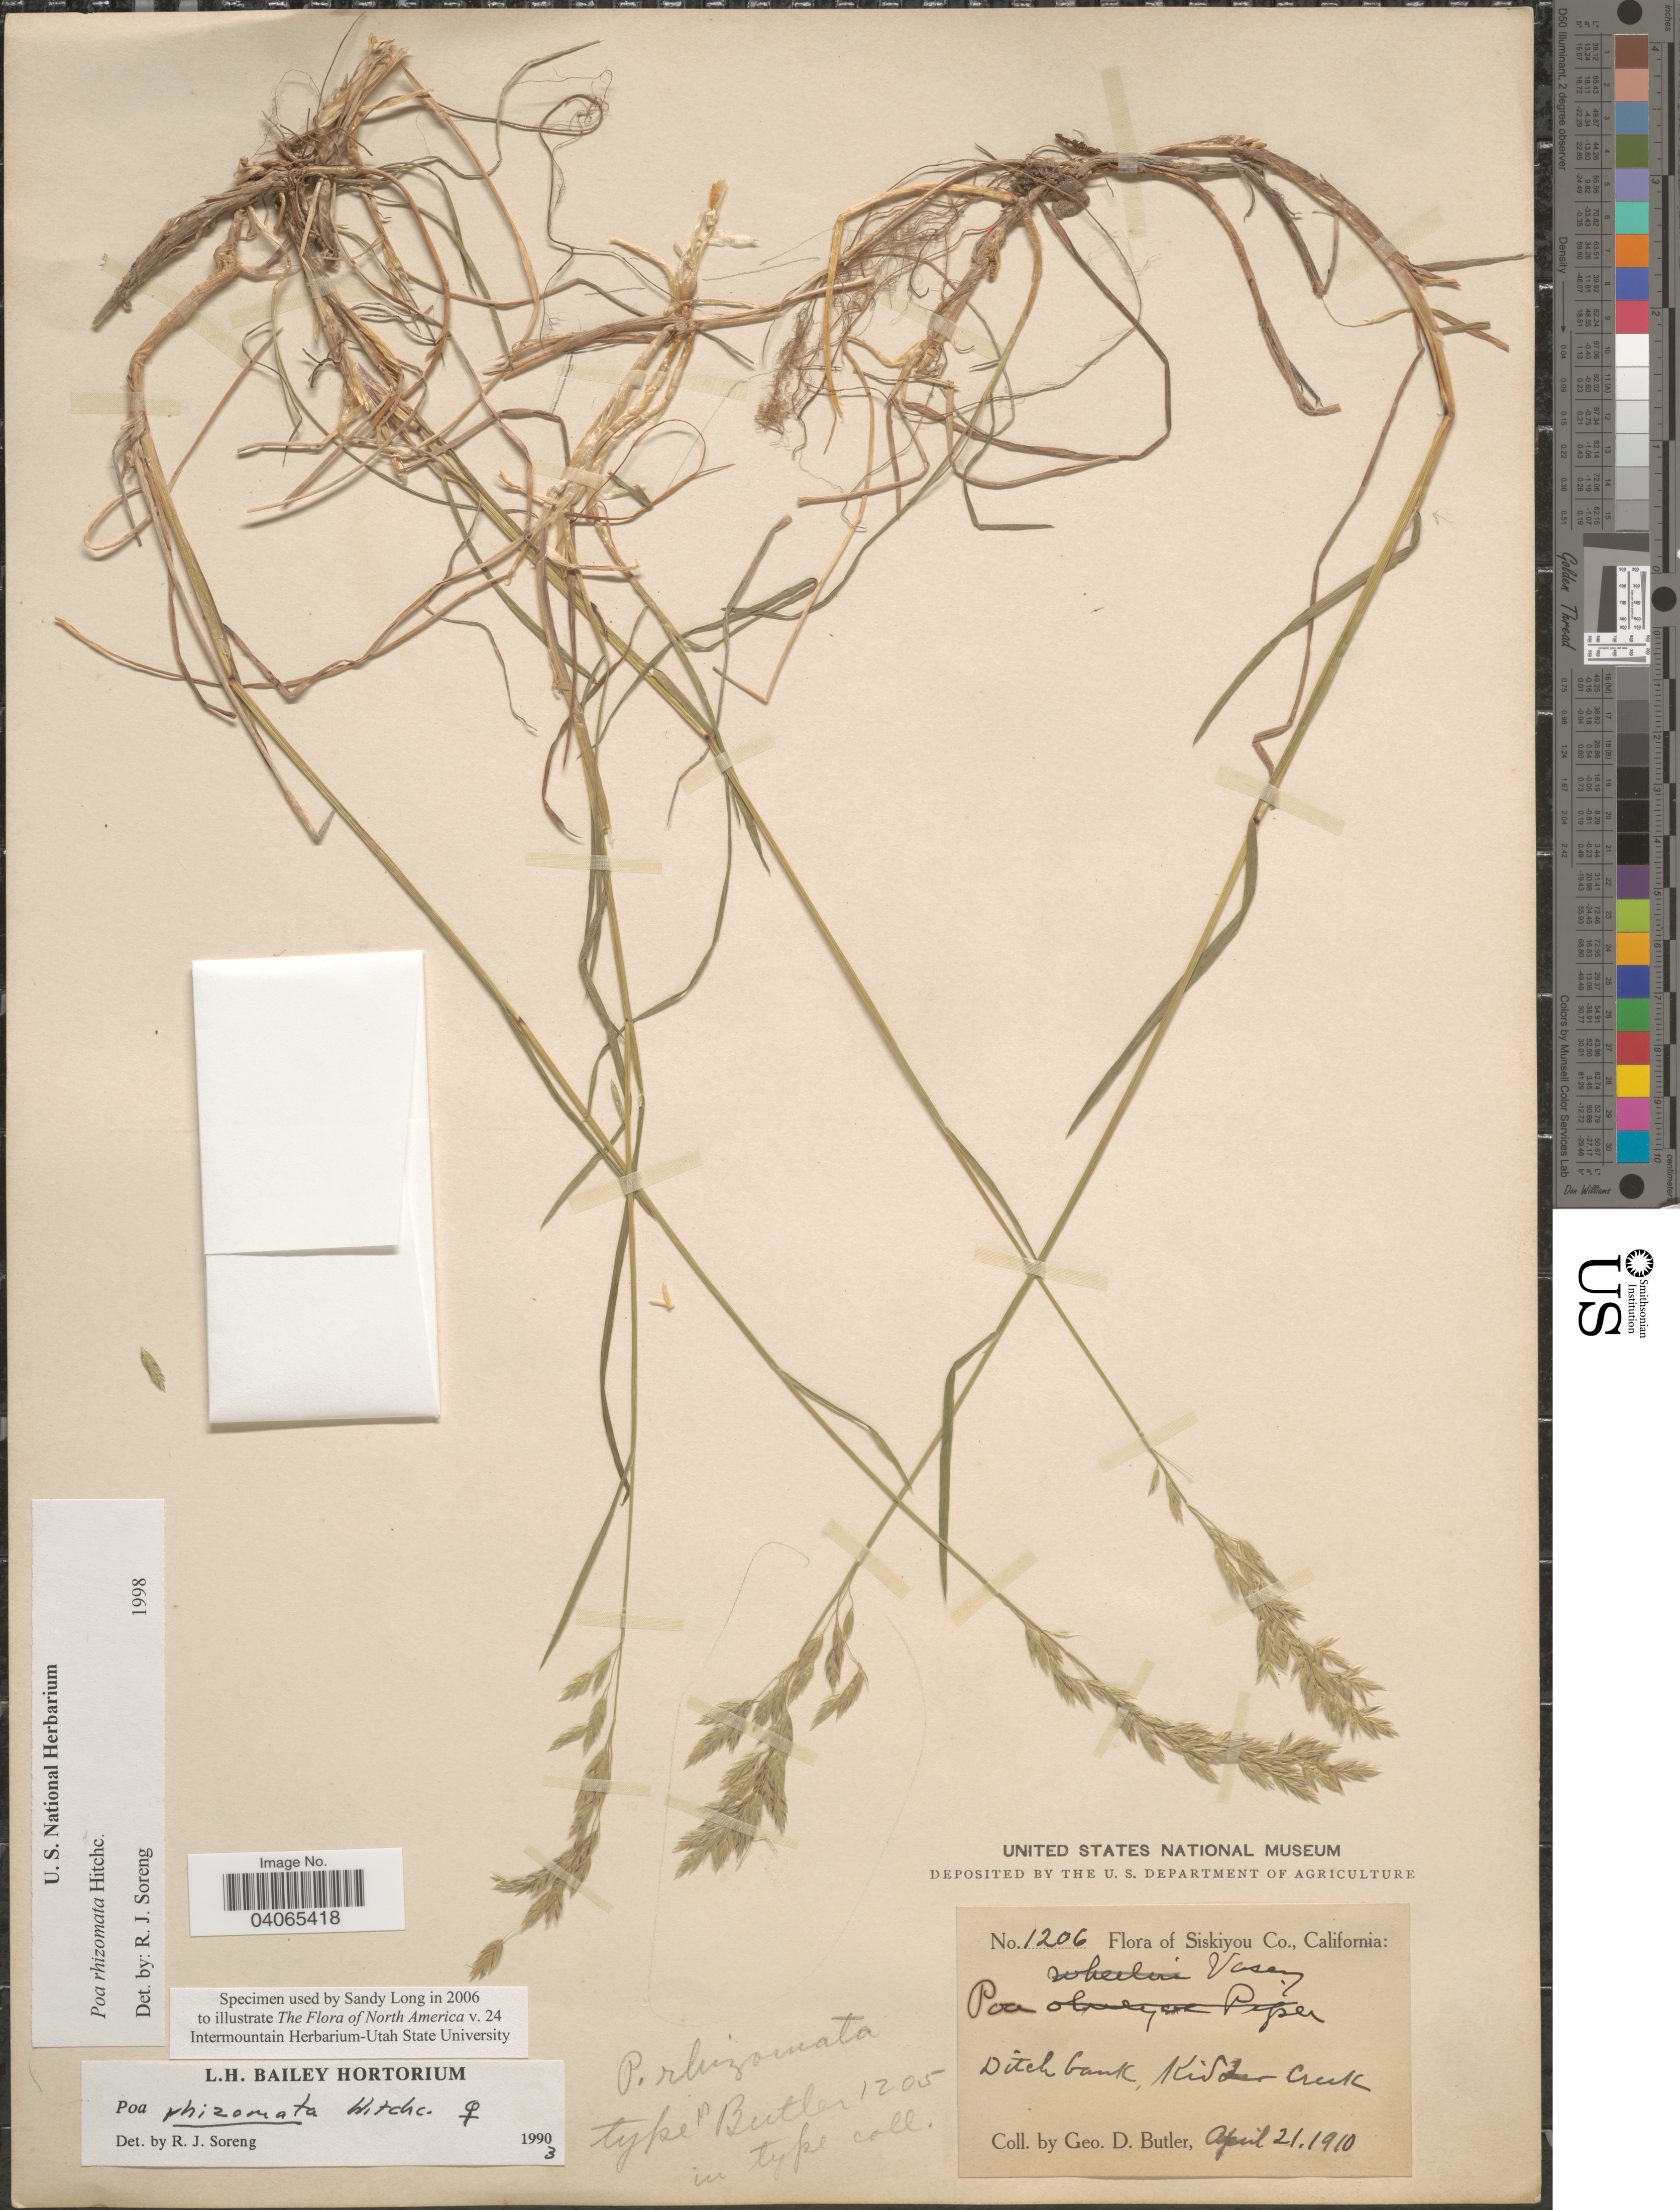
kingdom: Plantae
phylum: Tracheophyta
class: Liliopsida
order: Poales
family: Poaceae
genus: Poa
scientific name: Poa rhizomata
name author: Hitchc.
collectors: G. D. Butler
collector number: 1206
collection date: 1910-04-21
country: United States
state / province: California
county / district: Siskiyou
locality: Siskiyou Co. Ditch bank, Kidder Creek.